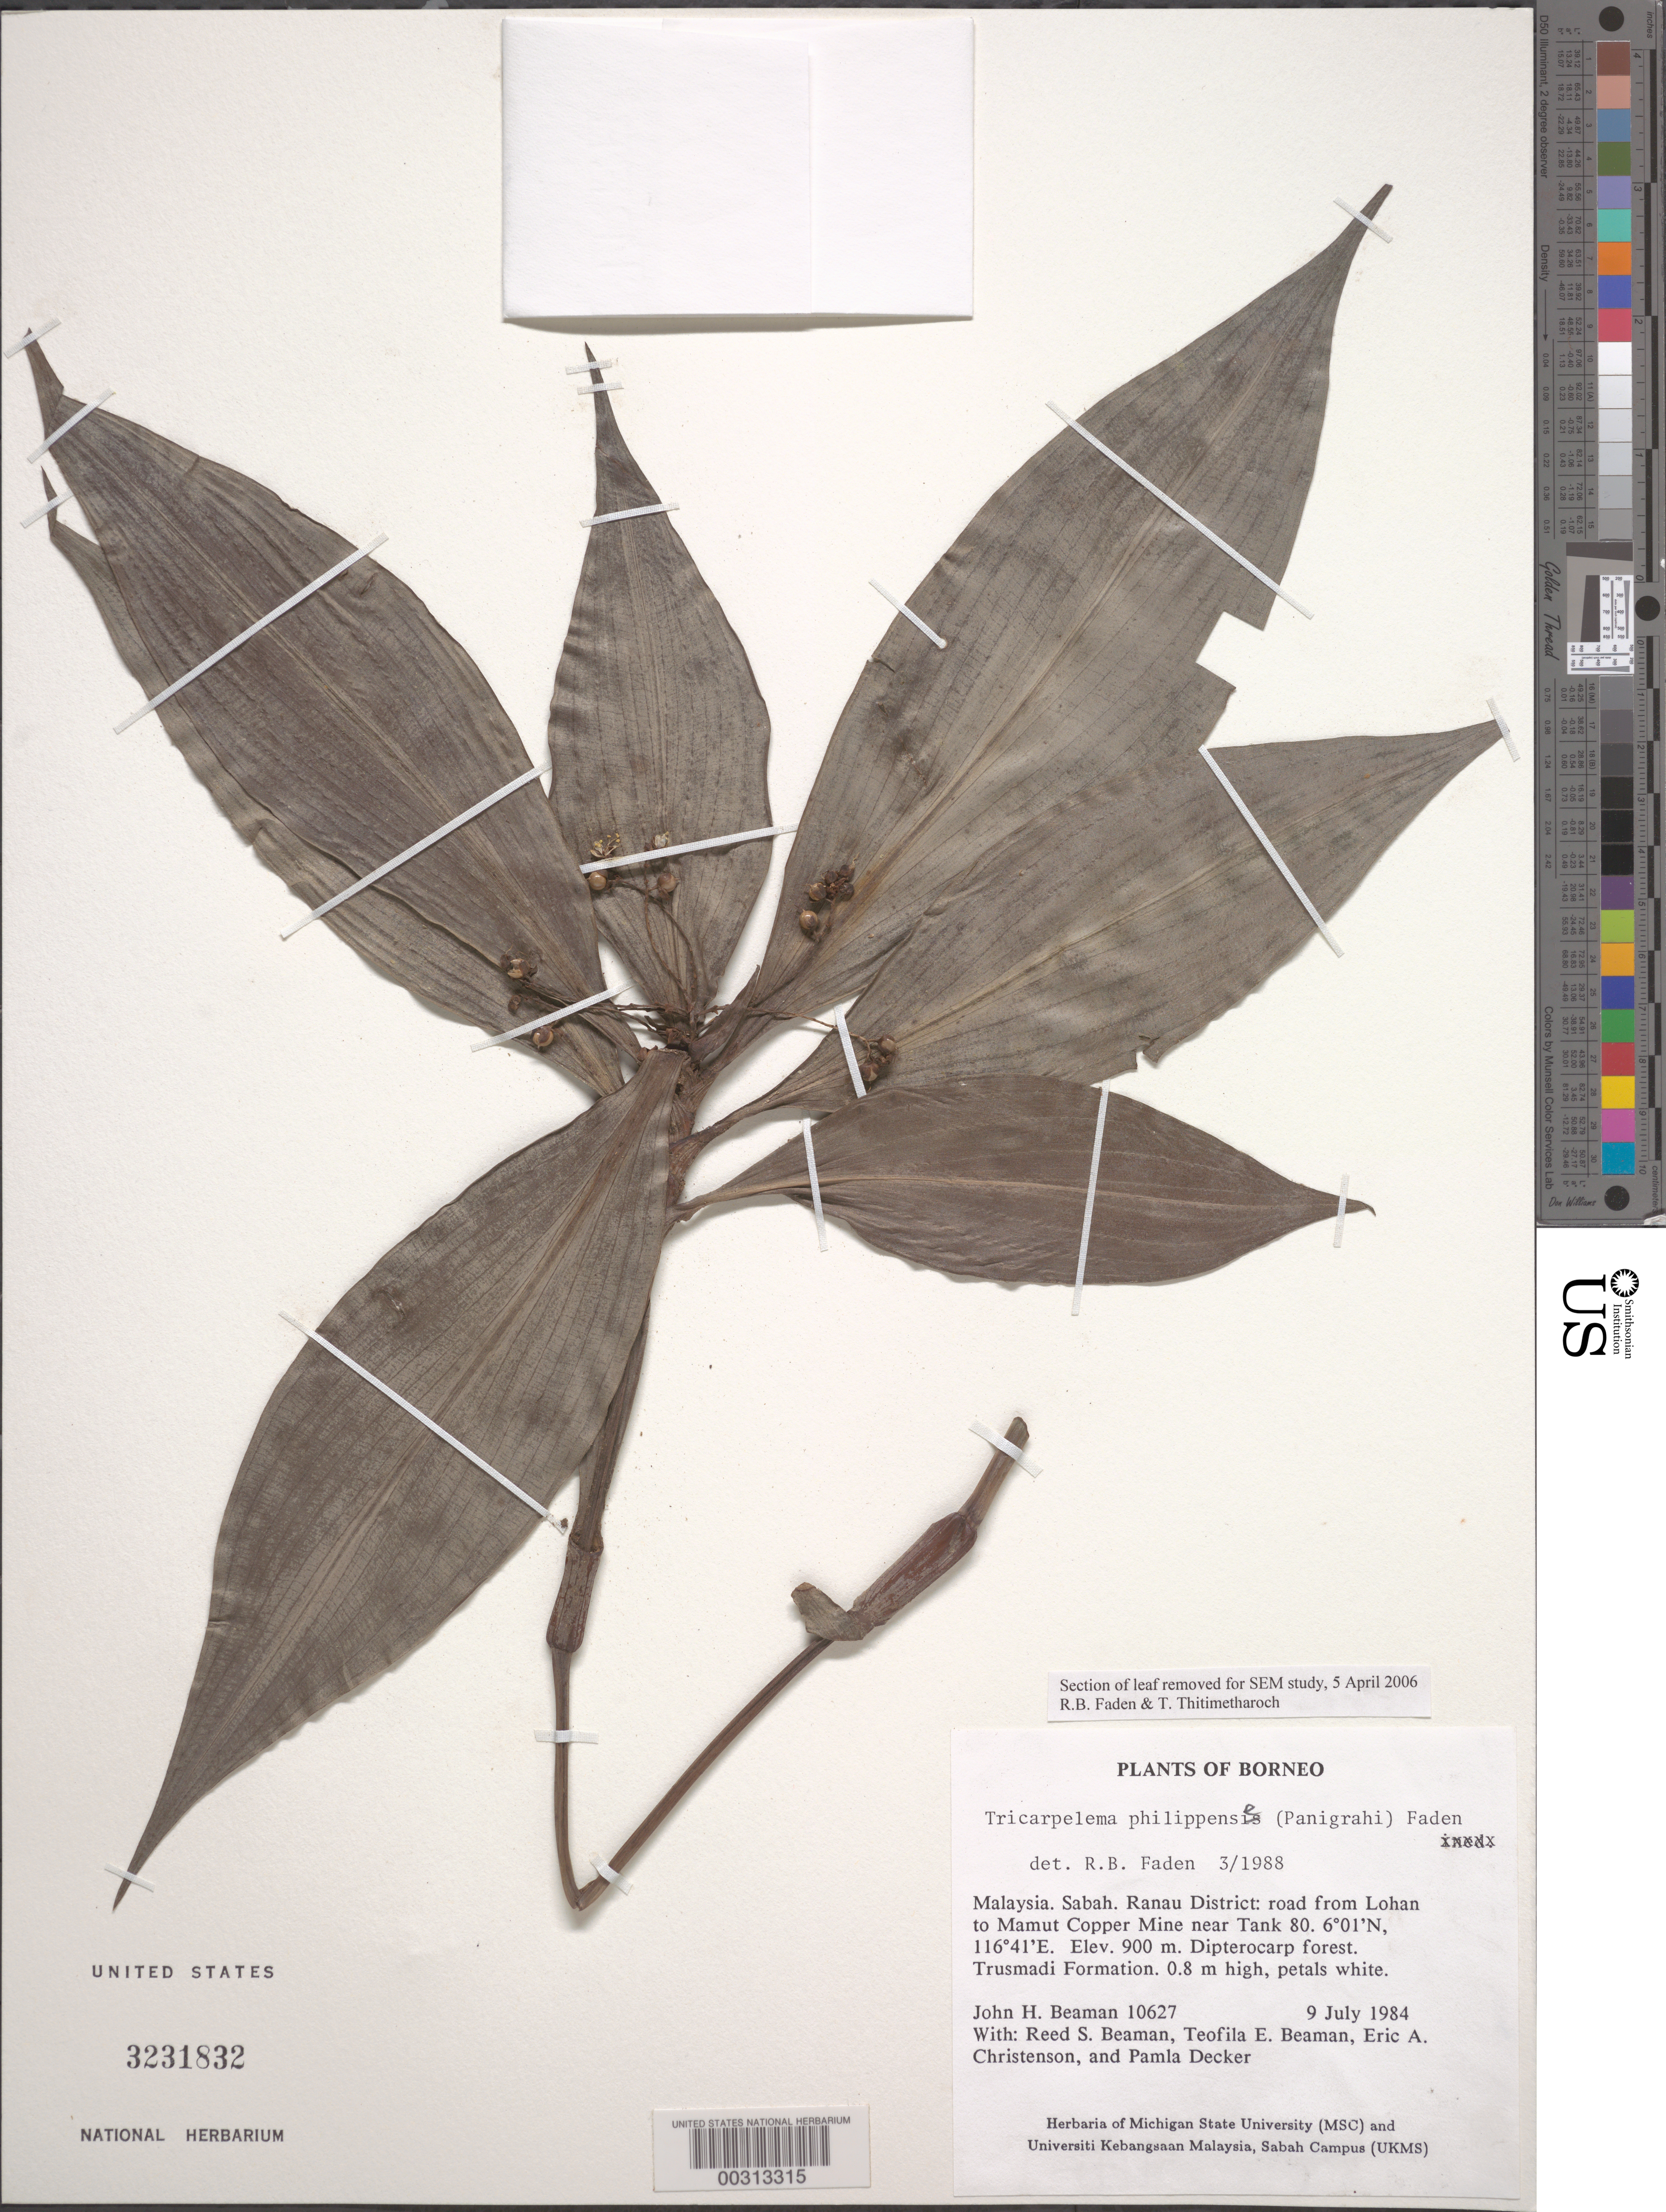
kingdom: Plantae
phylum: Tracheophyta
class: Liliopsida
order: Commelinales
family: Commelinaceae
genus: Tricarpelema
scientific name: Tricarpelema philippense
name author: (Panigrahi) Faden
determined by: Faden, Robert B., (US), Smithsonian Institution - National Museum of Natural History (UNITED STATES)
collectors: J. H. Beaman, T. E. Beaman, E. A. Christenson & P. Decker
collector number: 10627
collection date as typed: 09 Jul 1984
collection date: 1984-07-09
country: Malaysia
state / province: Sabah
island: Borneo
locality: Ranau district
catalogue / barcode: US 3231832